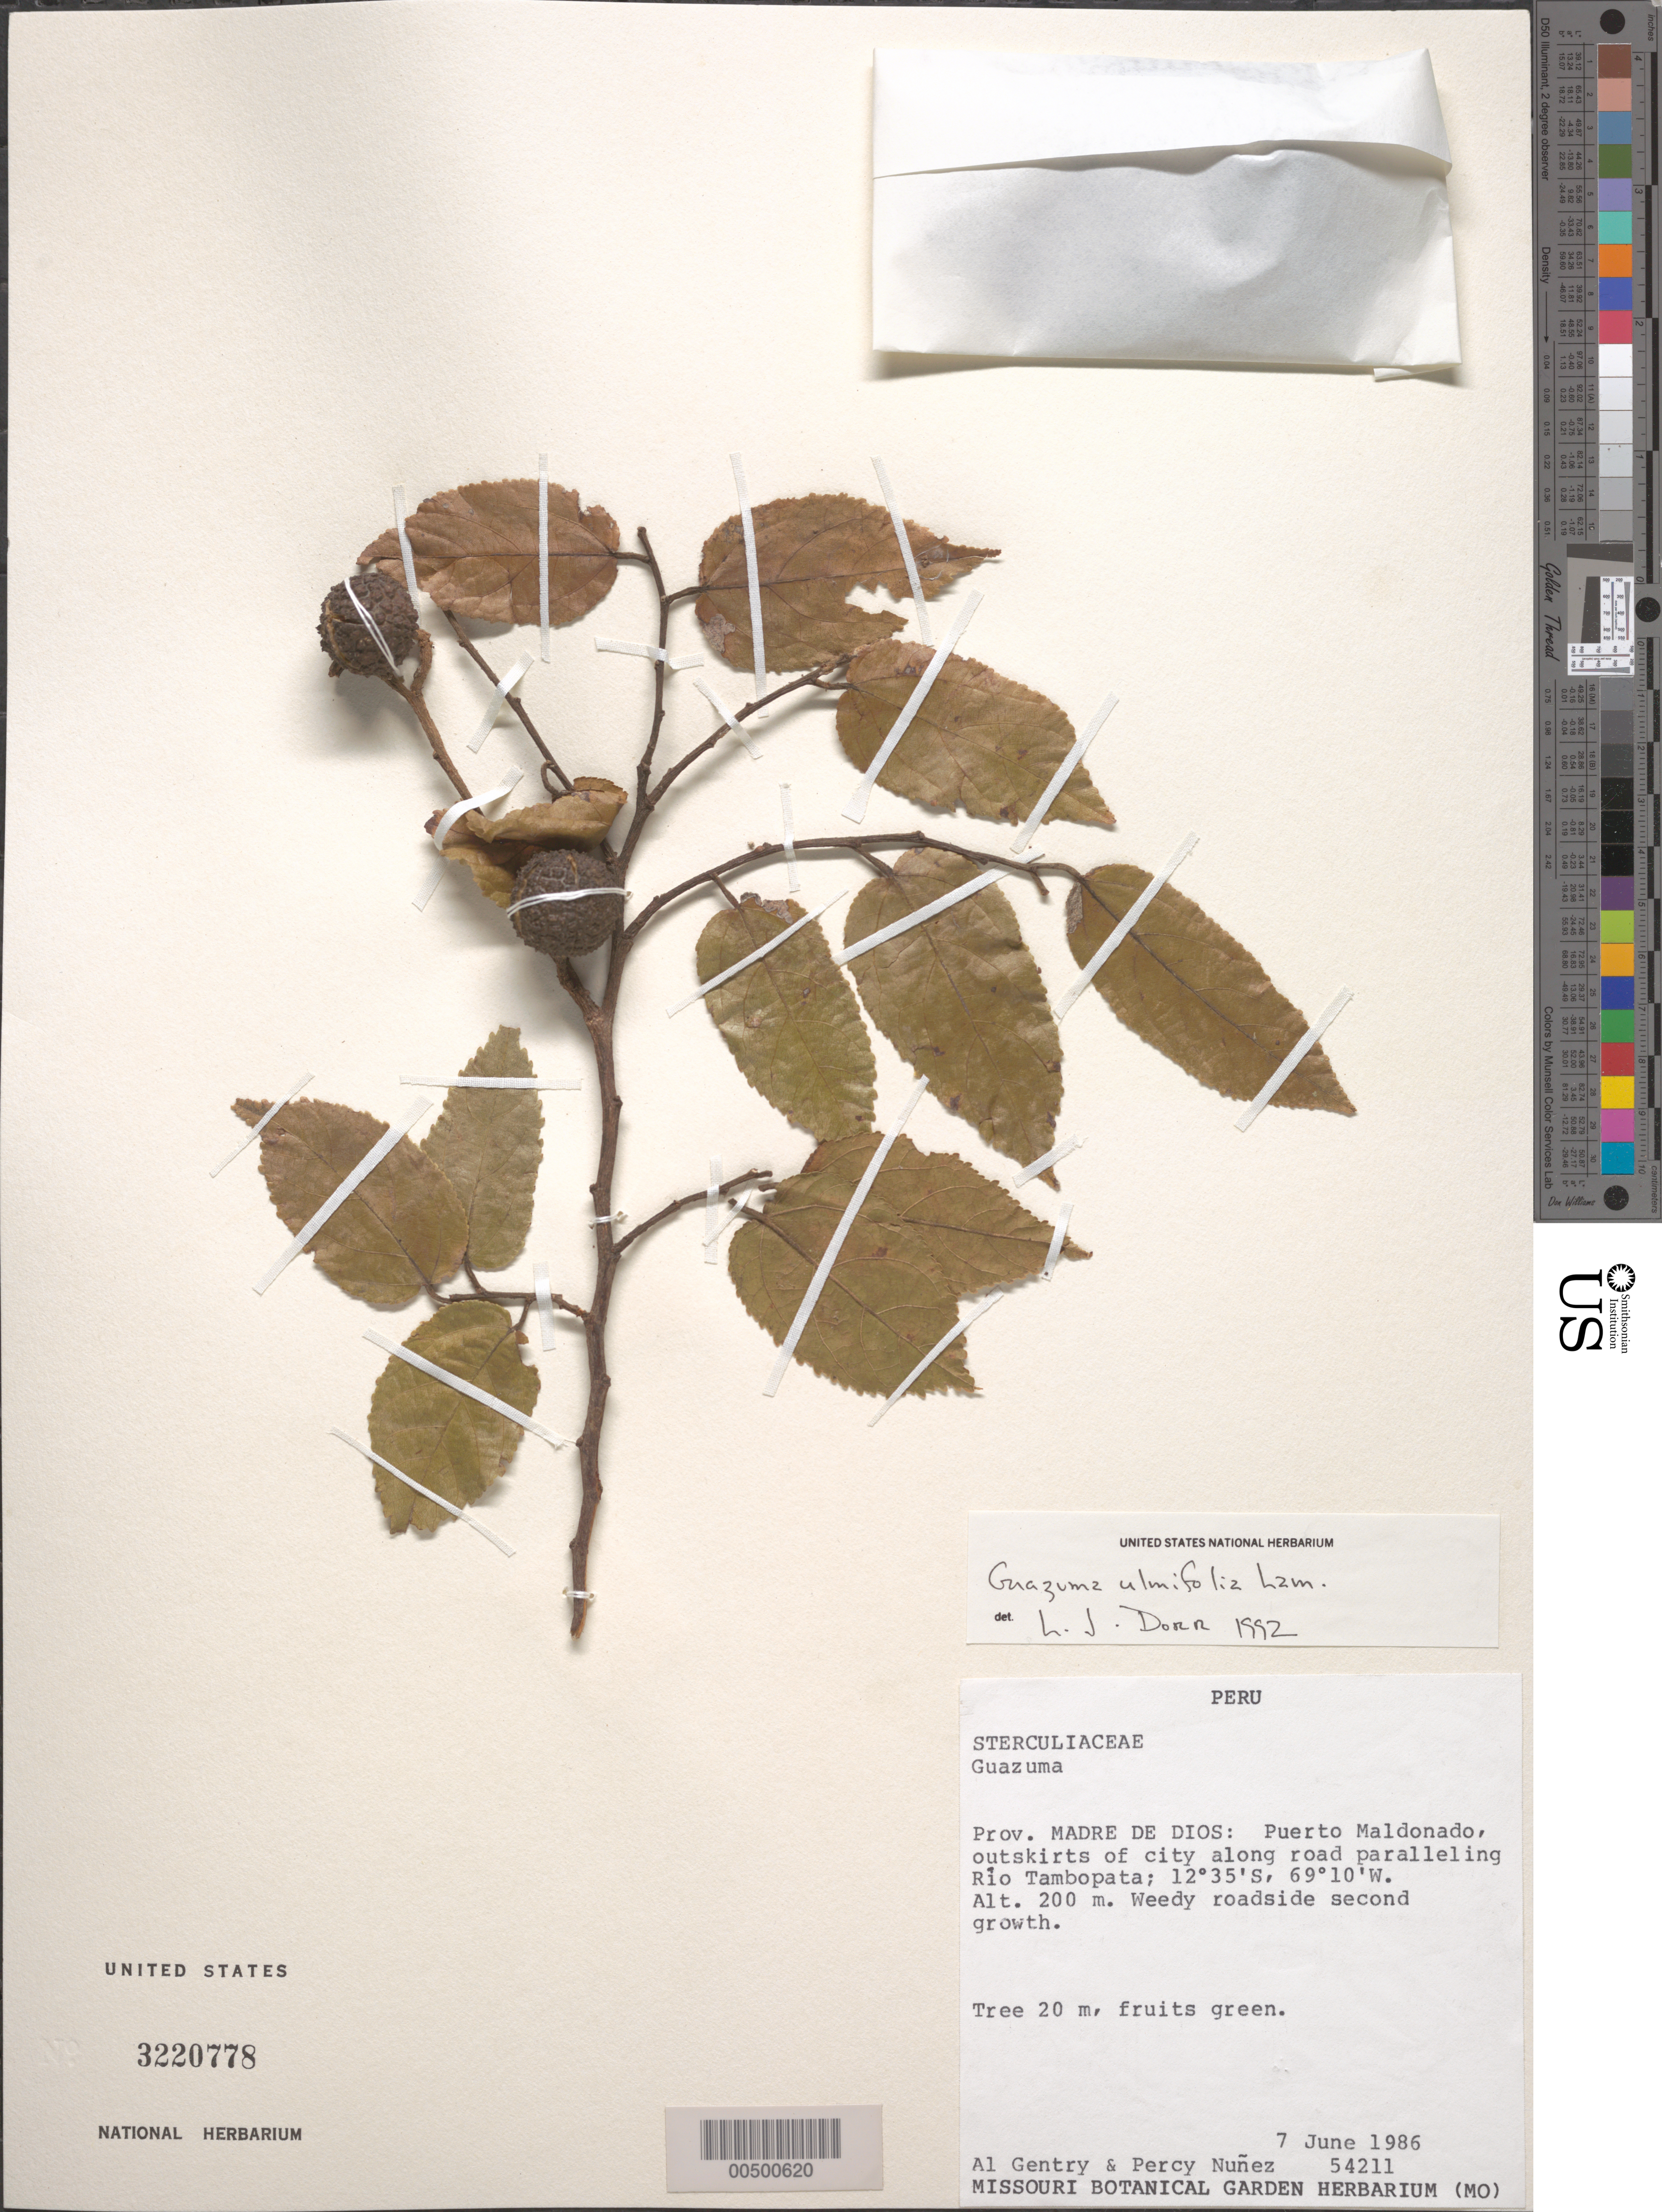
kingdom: Plantae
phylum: Tracheophyta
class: Magnoliopsida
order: Malvales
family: Malvaceae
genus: Guazuma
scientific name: Guazuma ulmifolia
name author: Lam.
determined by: Dorr, L. J., (BOT), Smithsonian Institution - National Museum of Natural History (UNITED STATES)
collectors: A. H. Gentry & P. Nuñez V.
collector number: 54211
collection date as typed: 07 Jun 1986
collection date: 1986-06-07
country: Peru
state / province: Madre de Dios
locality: Puerto Maldonado, road along Río Tambopata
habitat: Weedy roadside second growth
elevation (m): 200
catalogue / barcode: US 3220778